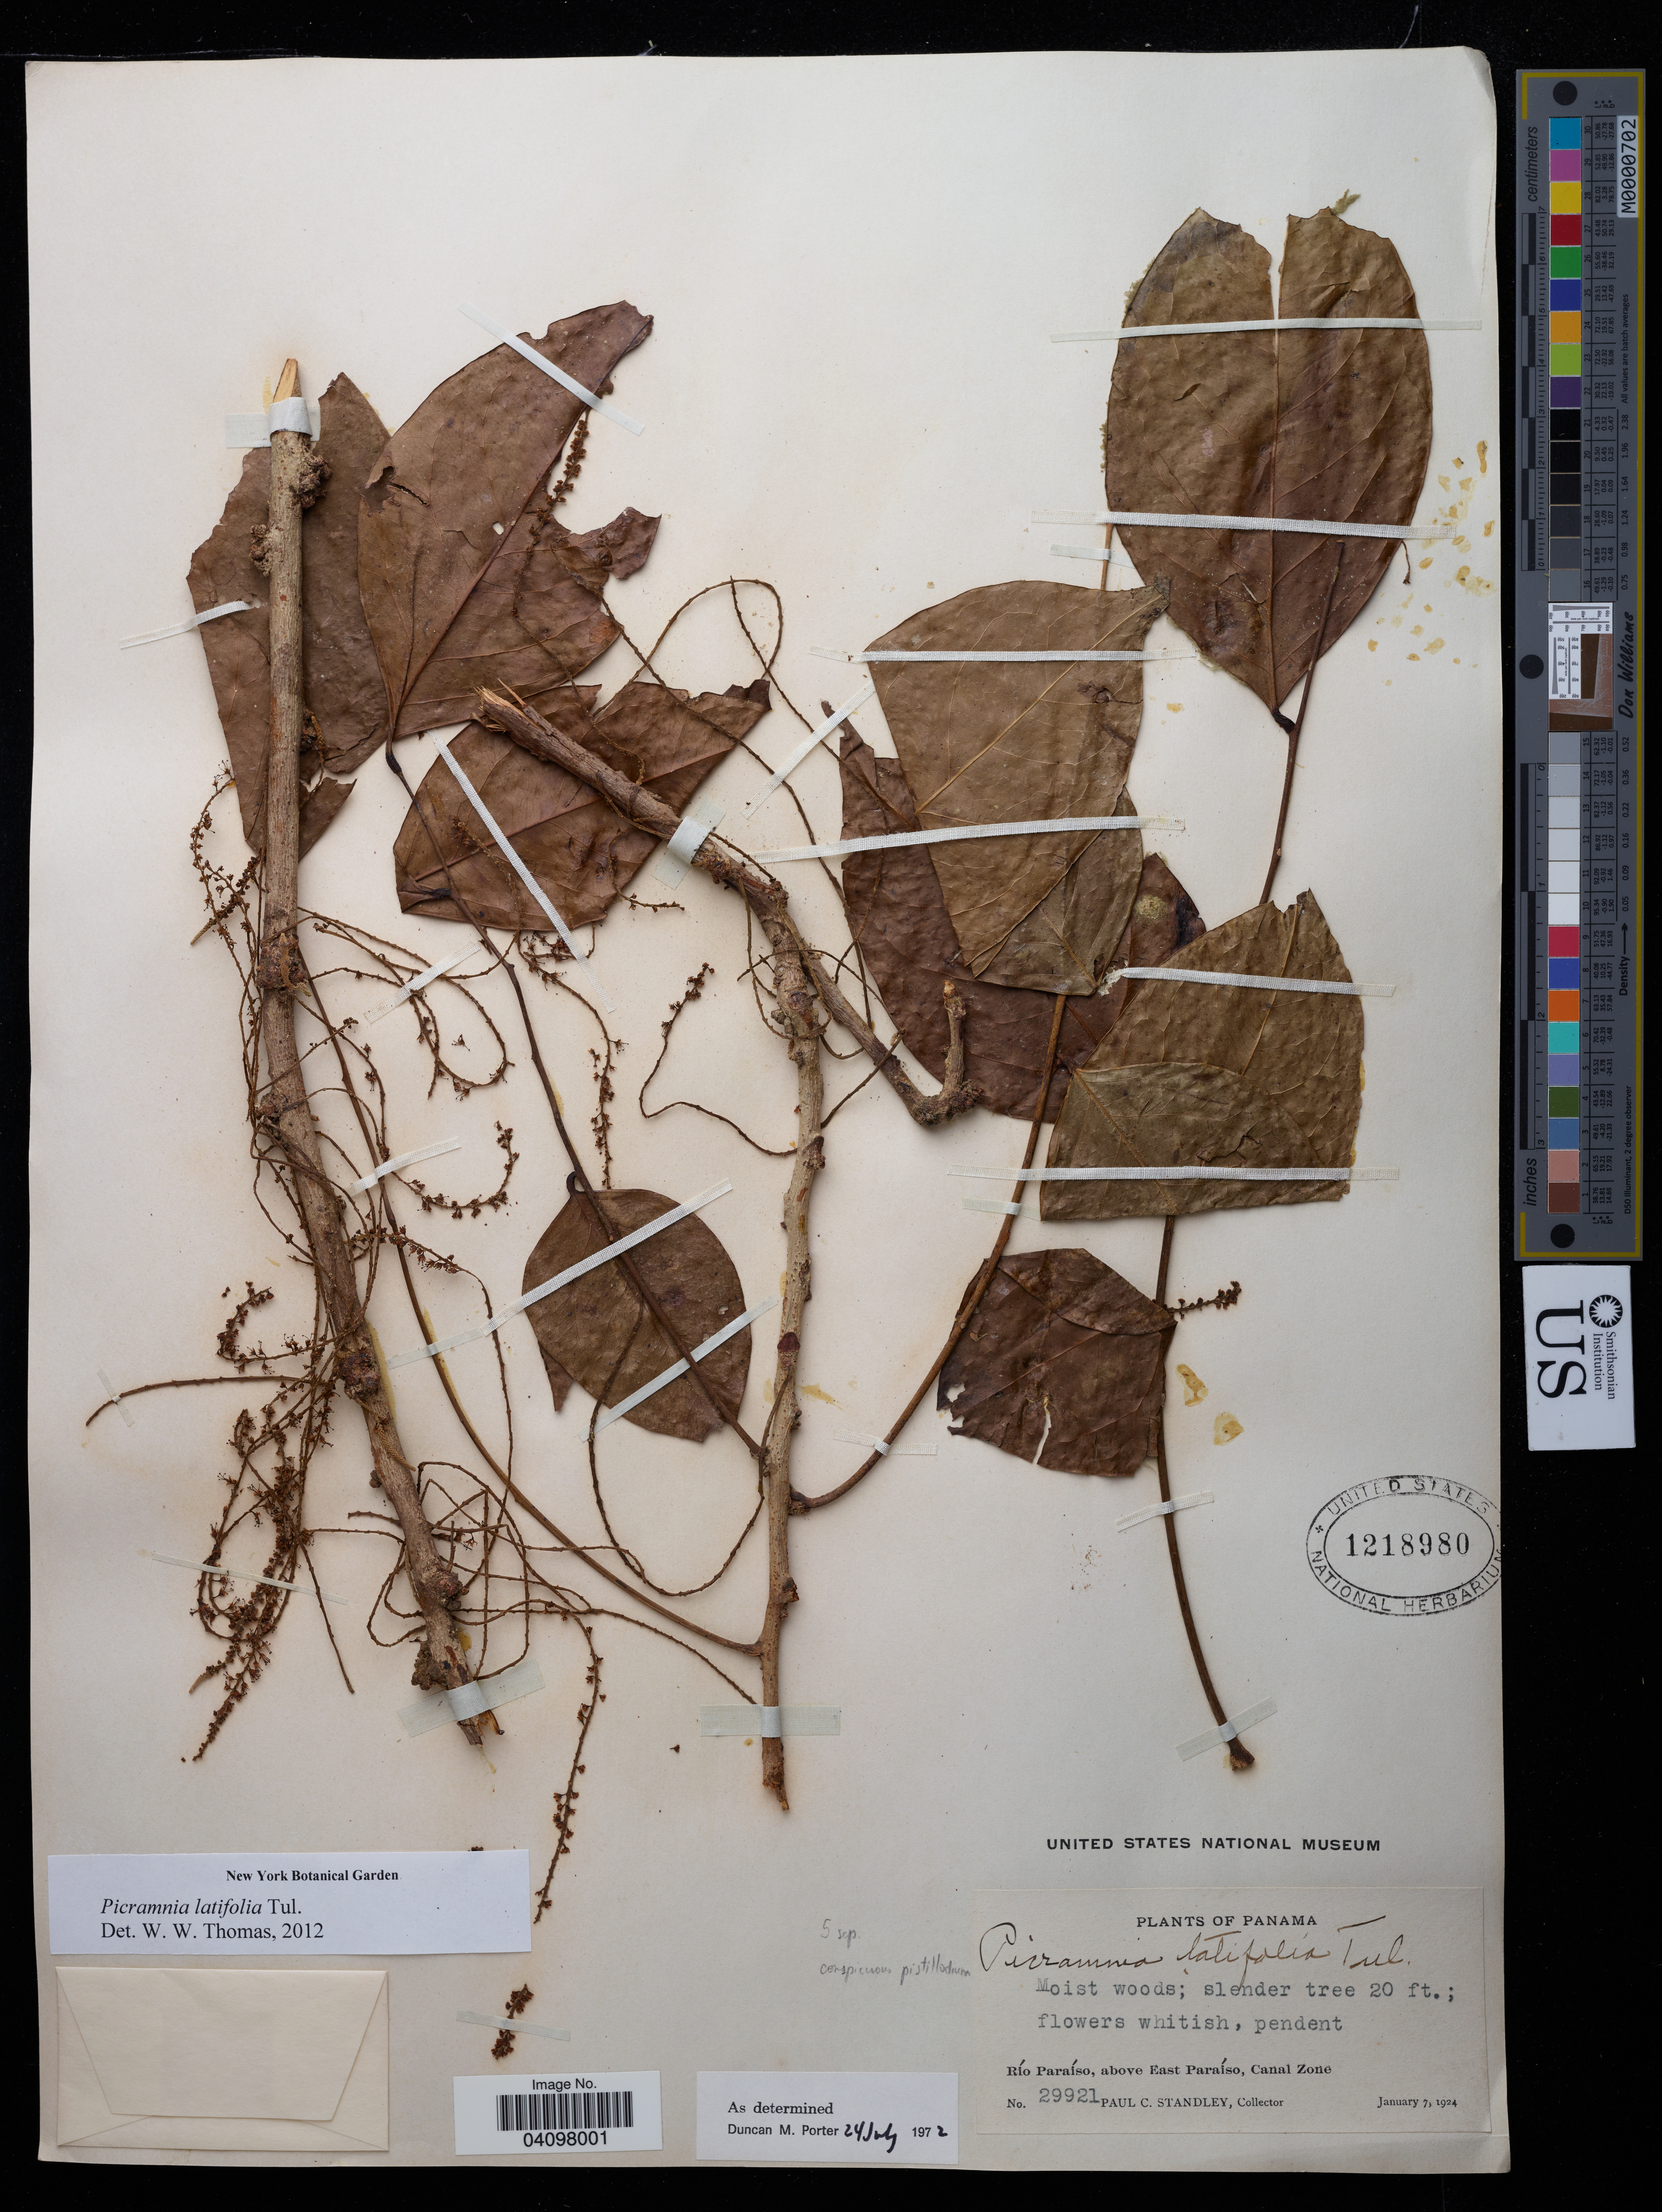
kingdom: Plantae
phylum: Tracheophyta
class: Magnoliopsida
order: Picramniales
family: Picramniaceae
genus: Picramnia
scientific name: Picramnia latifolia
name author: Tul.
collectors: P. C. Standley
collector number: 29921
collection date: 1924-01-07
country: Panama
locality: Río Paraíso, above East Paraíso, Canal Zone.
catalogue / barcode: US 1218980